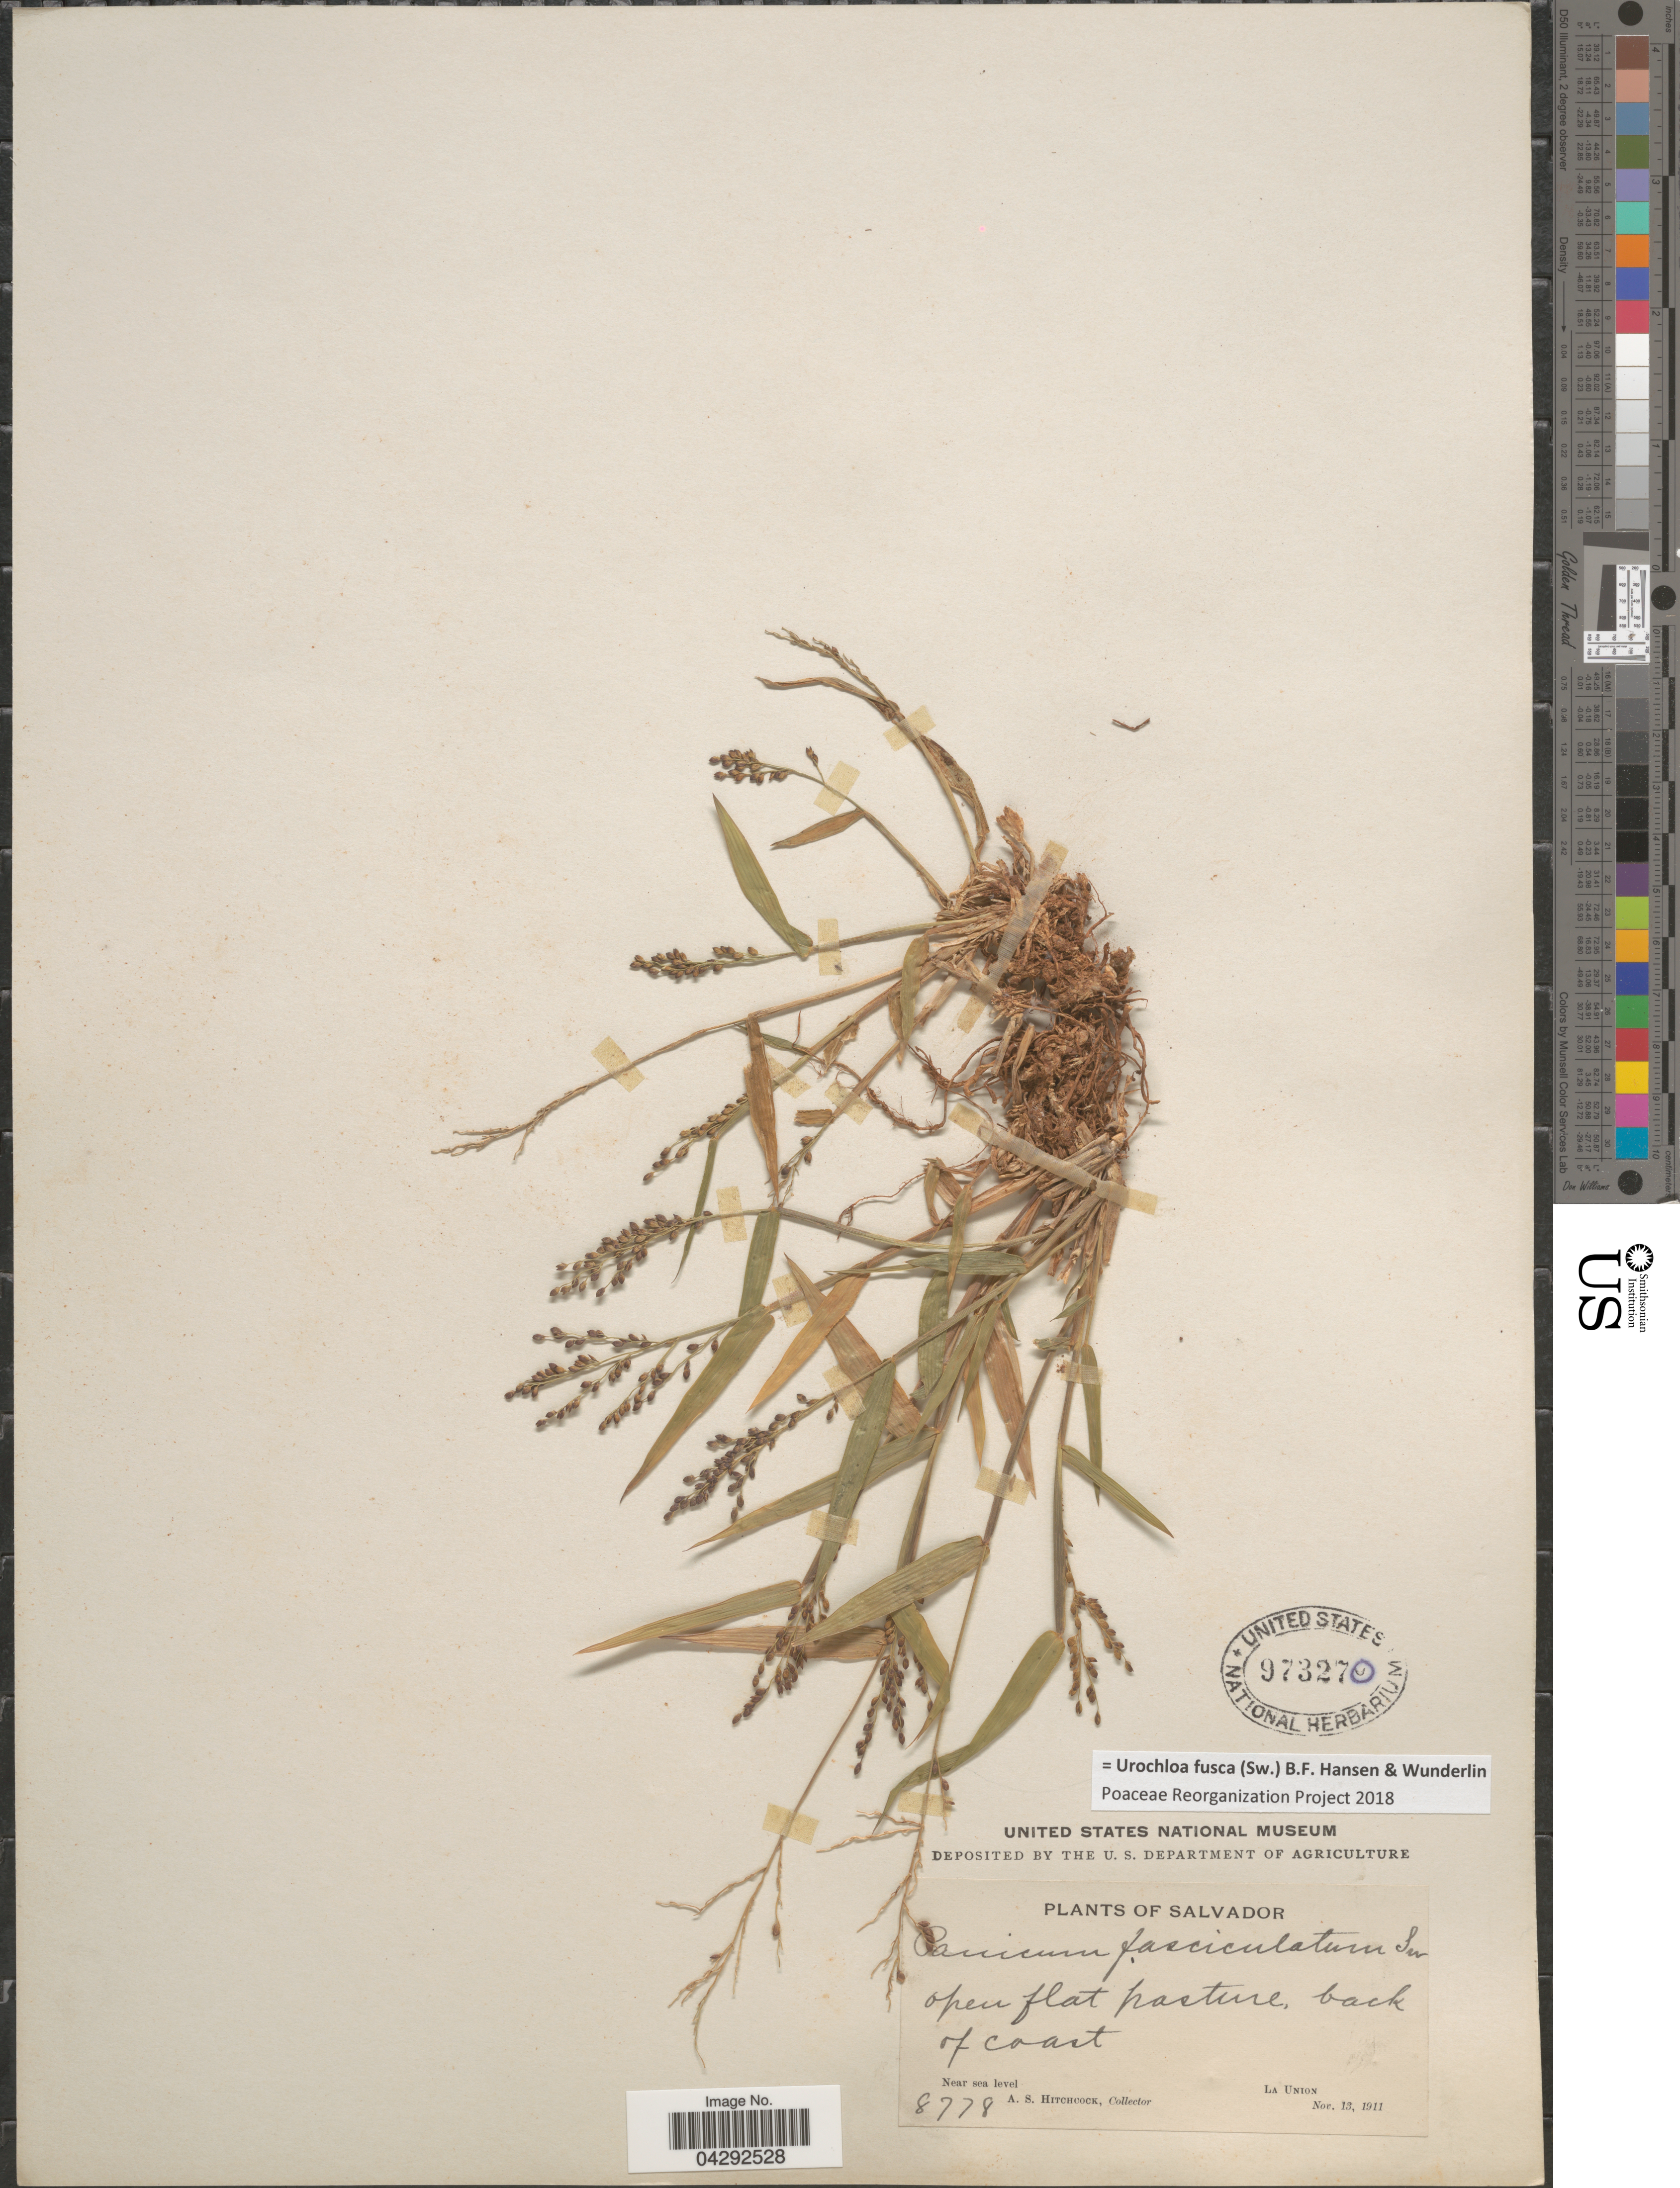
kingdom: Plantae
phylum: Tracheophyta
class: Liliopsida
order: Poales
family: Poaceae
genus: Urochloa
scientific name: Urochloa fusca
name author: (Sw.) B.F. Hansen & Wunderlin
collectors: A. S. Hitchcock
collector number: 8778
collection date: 1911-11-13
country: El Salvador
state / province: La Union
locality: Open flat pasture, back of coast.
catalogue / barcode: US 973270